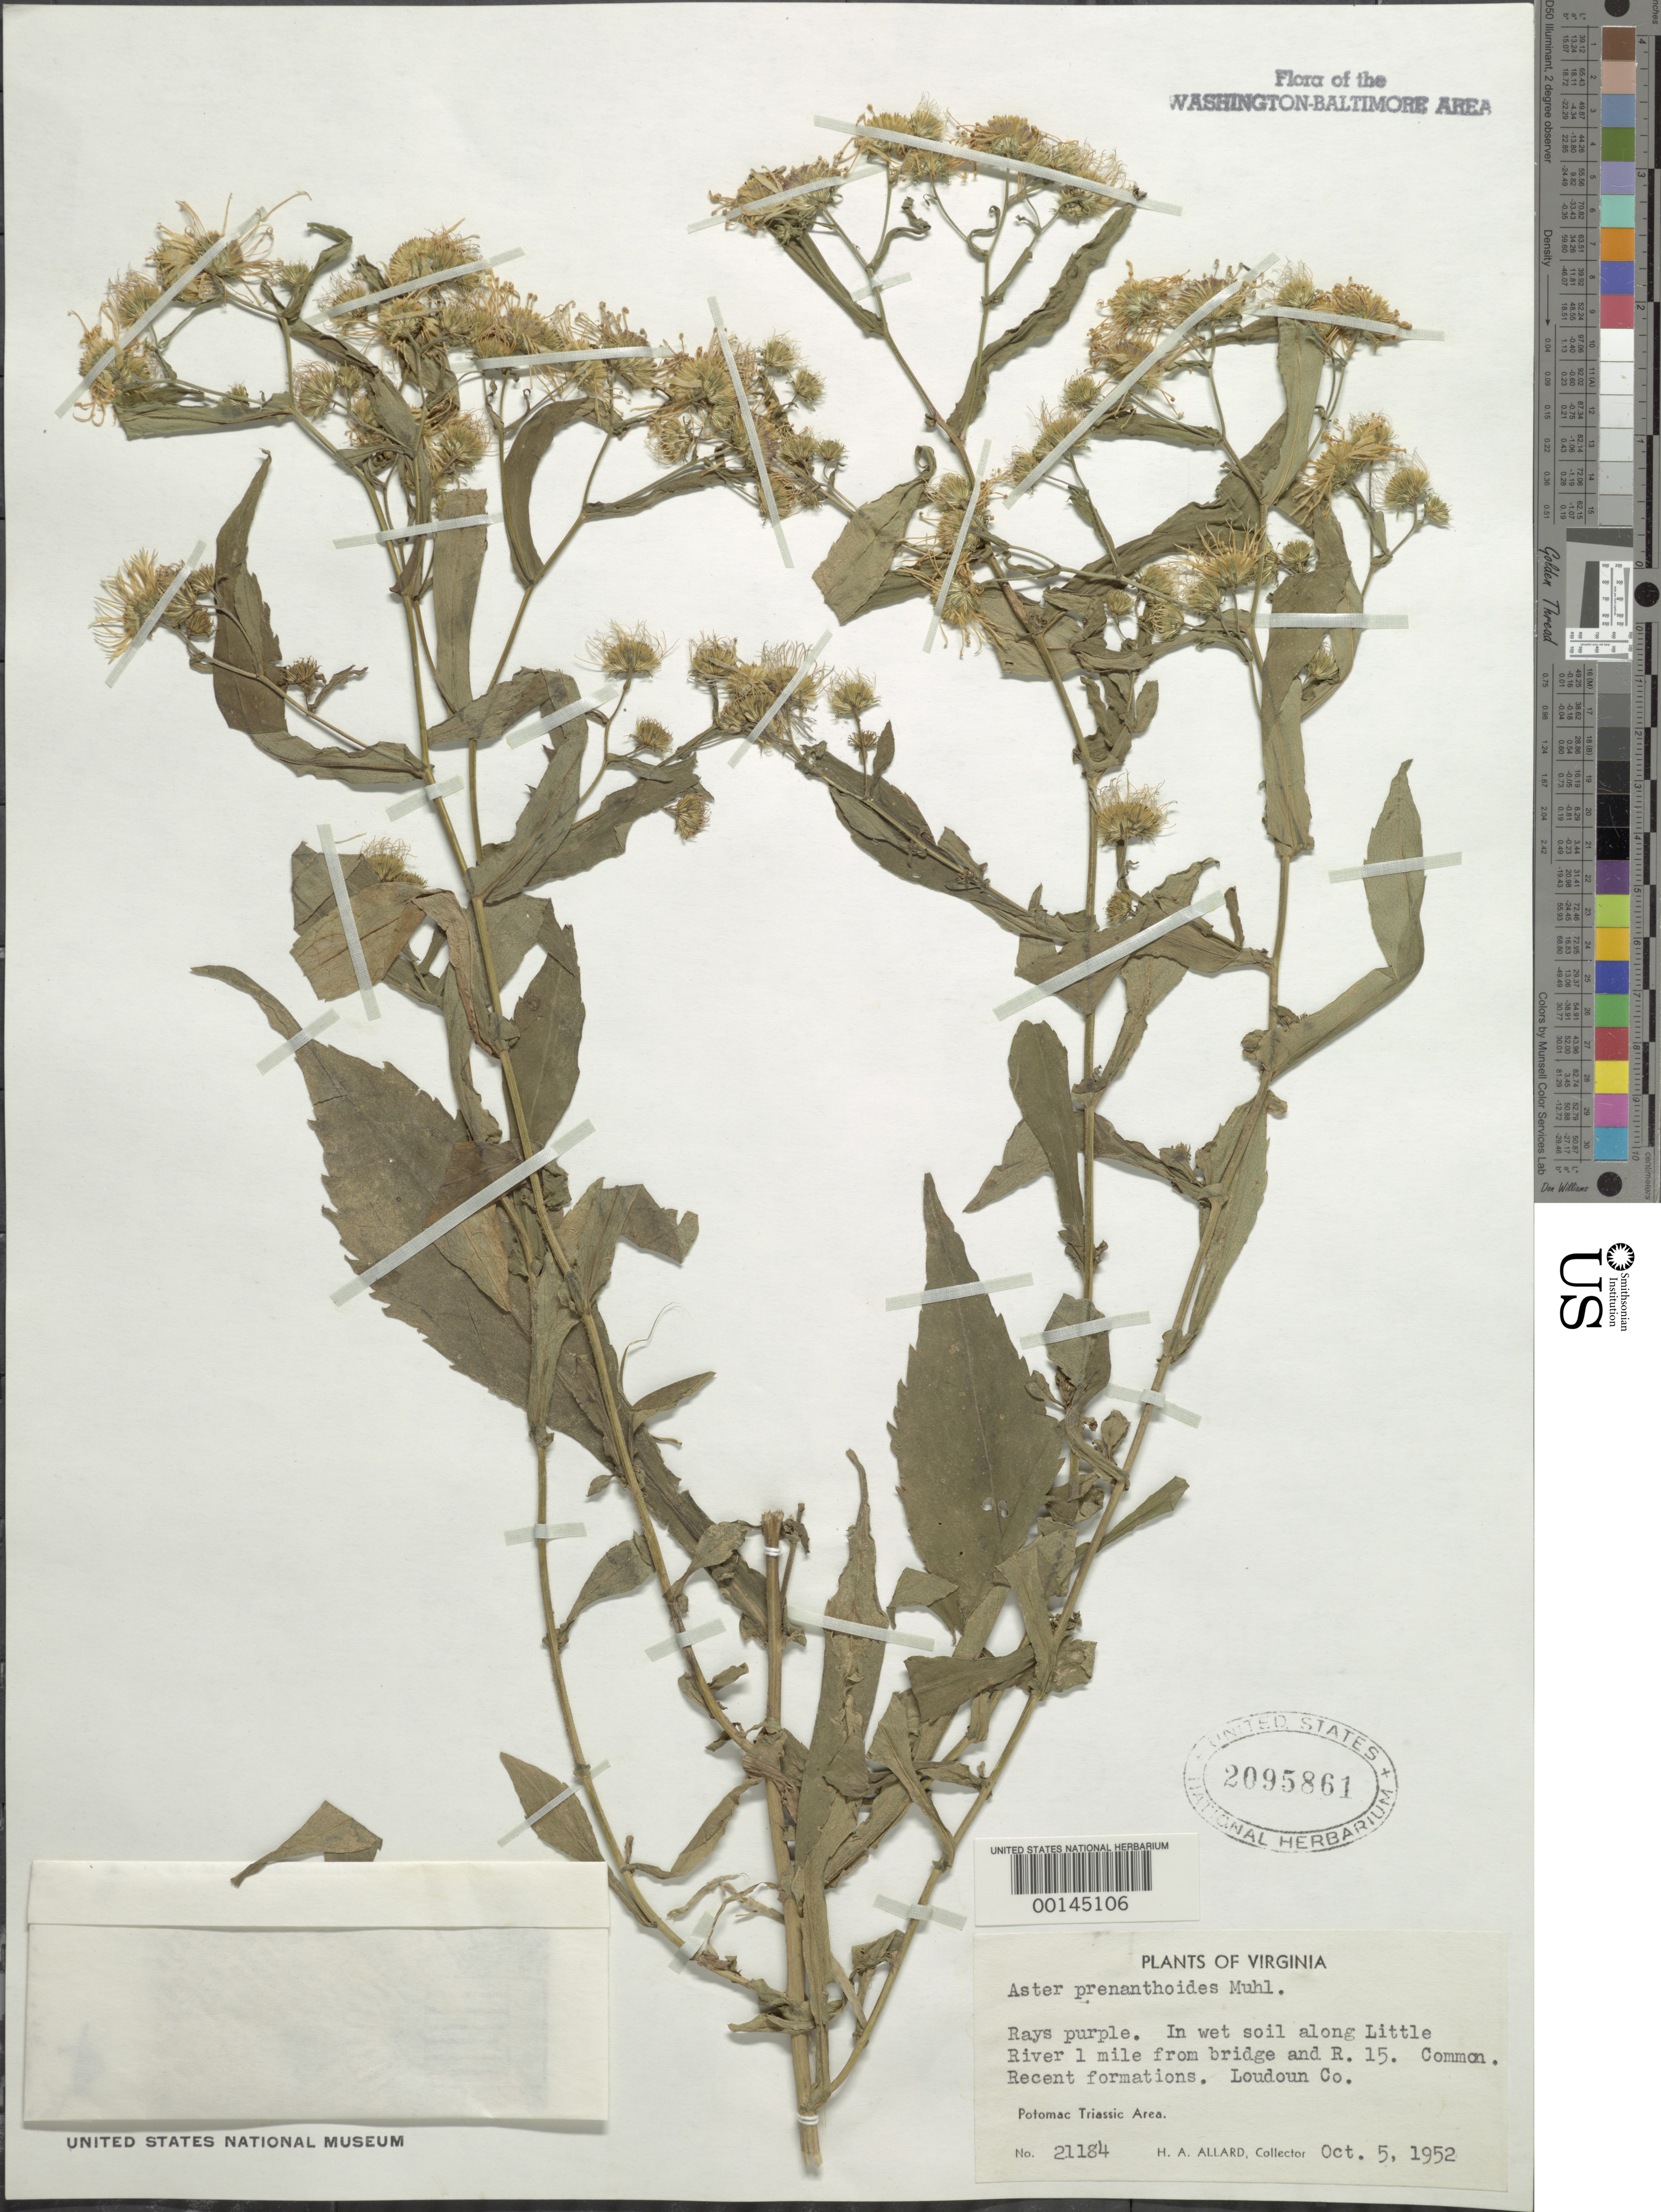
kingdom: Plantae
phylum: Tracheophyta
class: Magnoliopsida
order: Asterales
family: Asteraceae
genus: Symphyotrichum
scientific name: Symphyotrichum prenanthoides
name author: (Muhl. ex Willd.) G.L. Nesom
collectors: H. A. Allard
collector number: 21184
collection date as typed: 10 Oct 1952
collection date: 1952-10-10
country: United States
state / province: Virginia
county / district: Loudoun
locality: Little River near Rt. 15 Bridge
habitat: Wet soil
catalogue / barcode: US 2095861